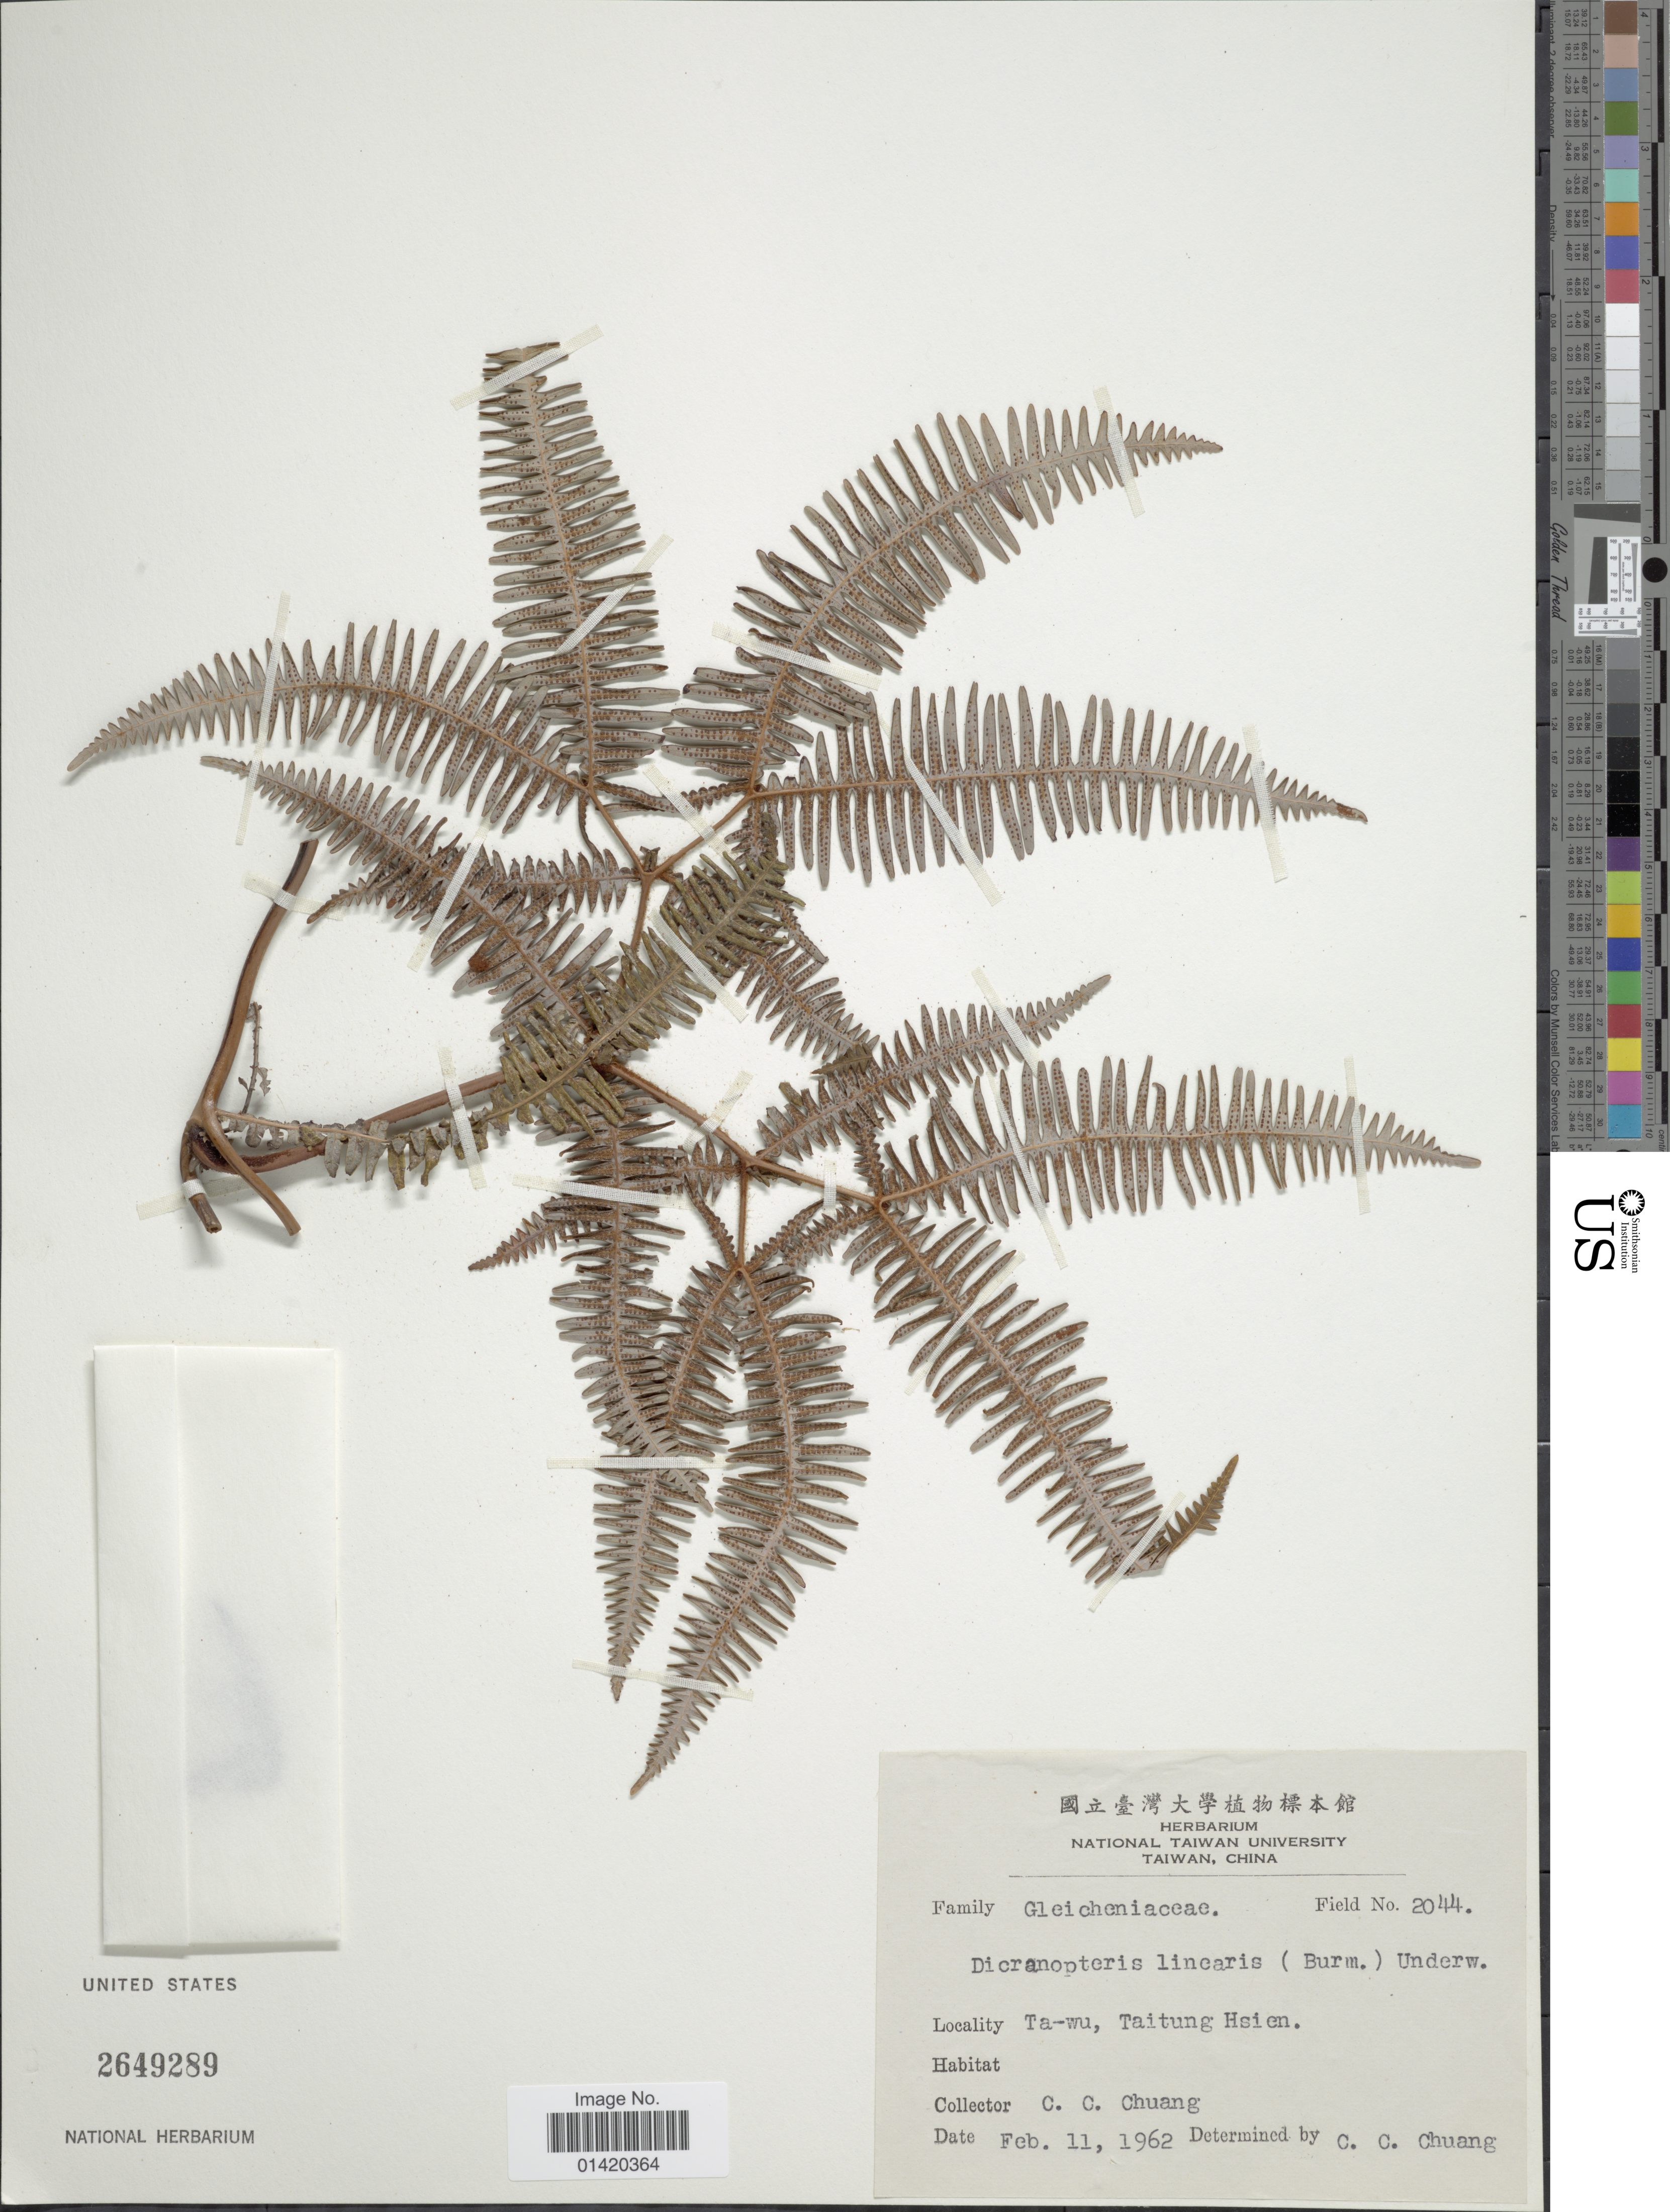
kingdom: Plantae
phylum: Tracheophyta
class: Polypodiopsida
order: Gleicheniales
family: Gleicheniaceae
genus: Dicranopteris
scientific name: Dicranopteris linearis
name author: (Burm. f.) Underw.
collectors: C. C. Chuang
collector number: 2044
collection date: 1962-02-11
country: Taiwan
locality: Ta-wu, Taitung Hsien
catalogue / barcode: US 2649289